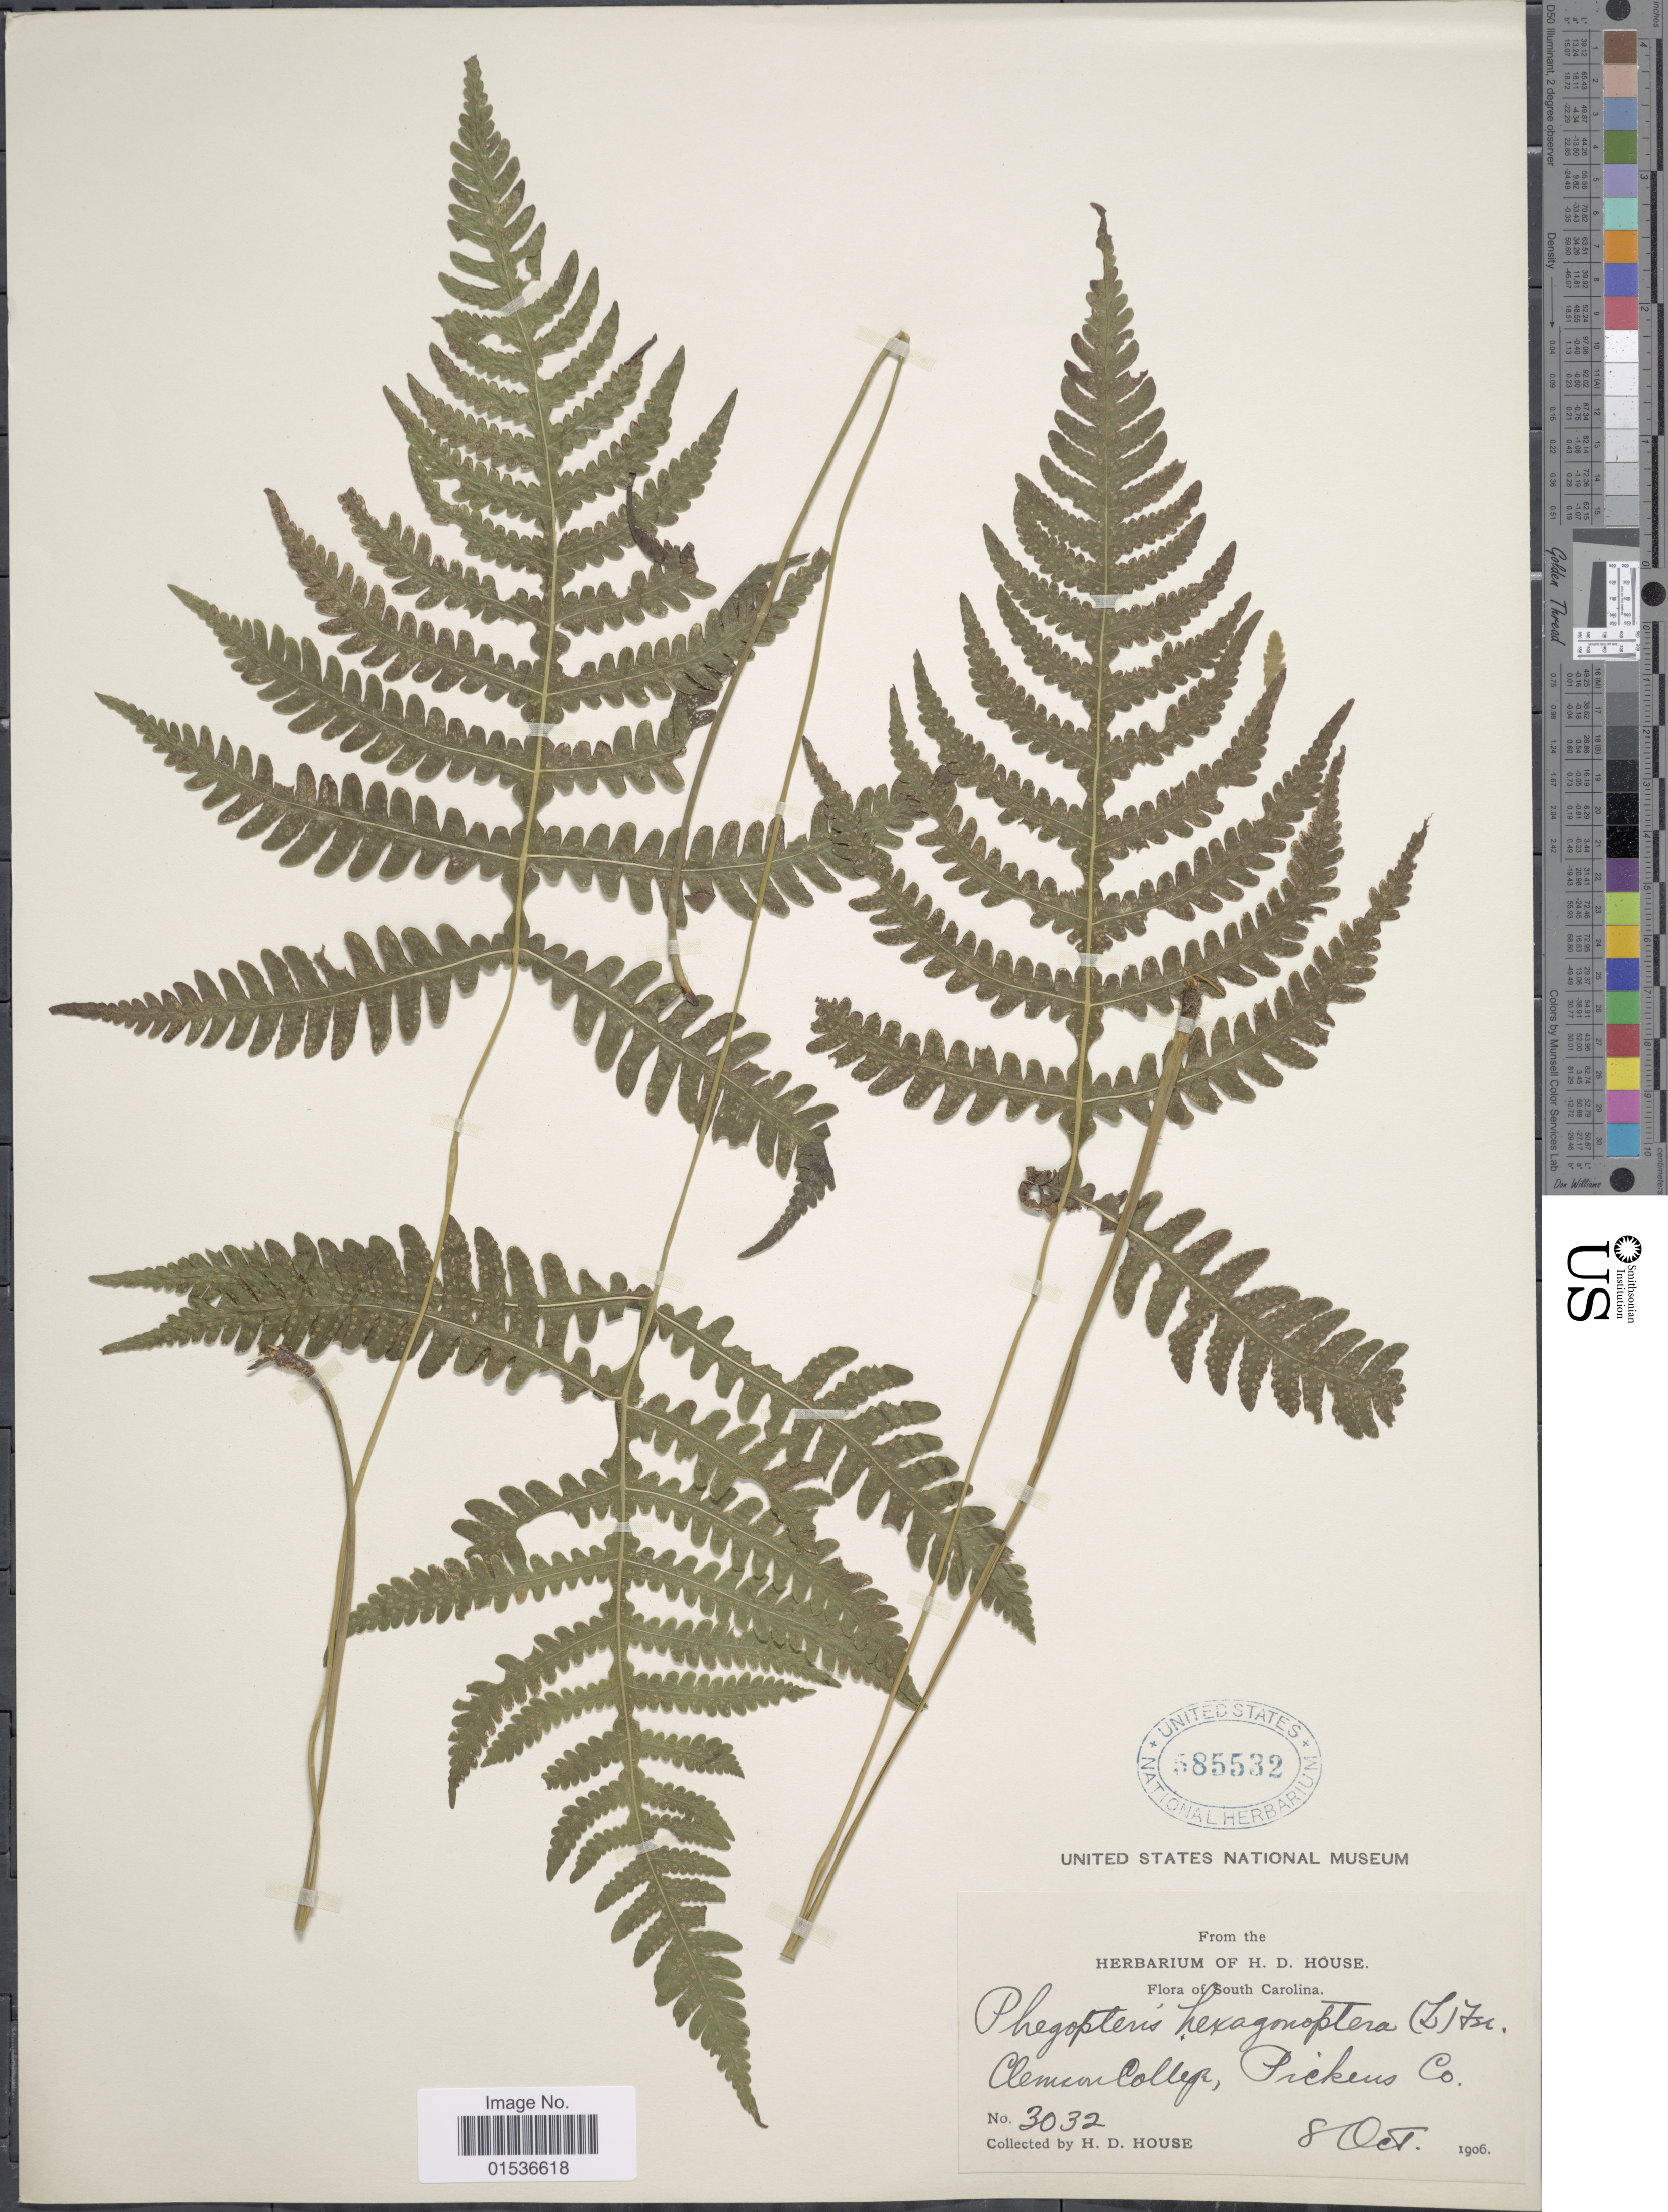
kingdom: Plantae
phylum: Tracheophyta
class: Polypodiopsida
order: Polypodiales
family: Thelypteridaceae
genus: Phegopteris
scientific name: Phegopteris hexagonoptera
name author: (Michx.) Fée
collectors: H. D. House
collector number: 3032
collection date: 1906-10-08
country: United States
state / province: South Carolina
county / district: Pickens County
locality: Clemson College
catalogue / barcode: US 585532